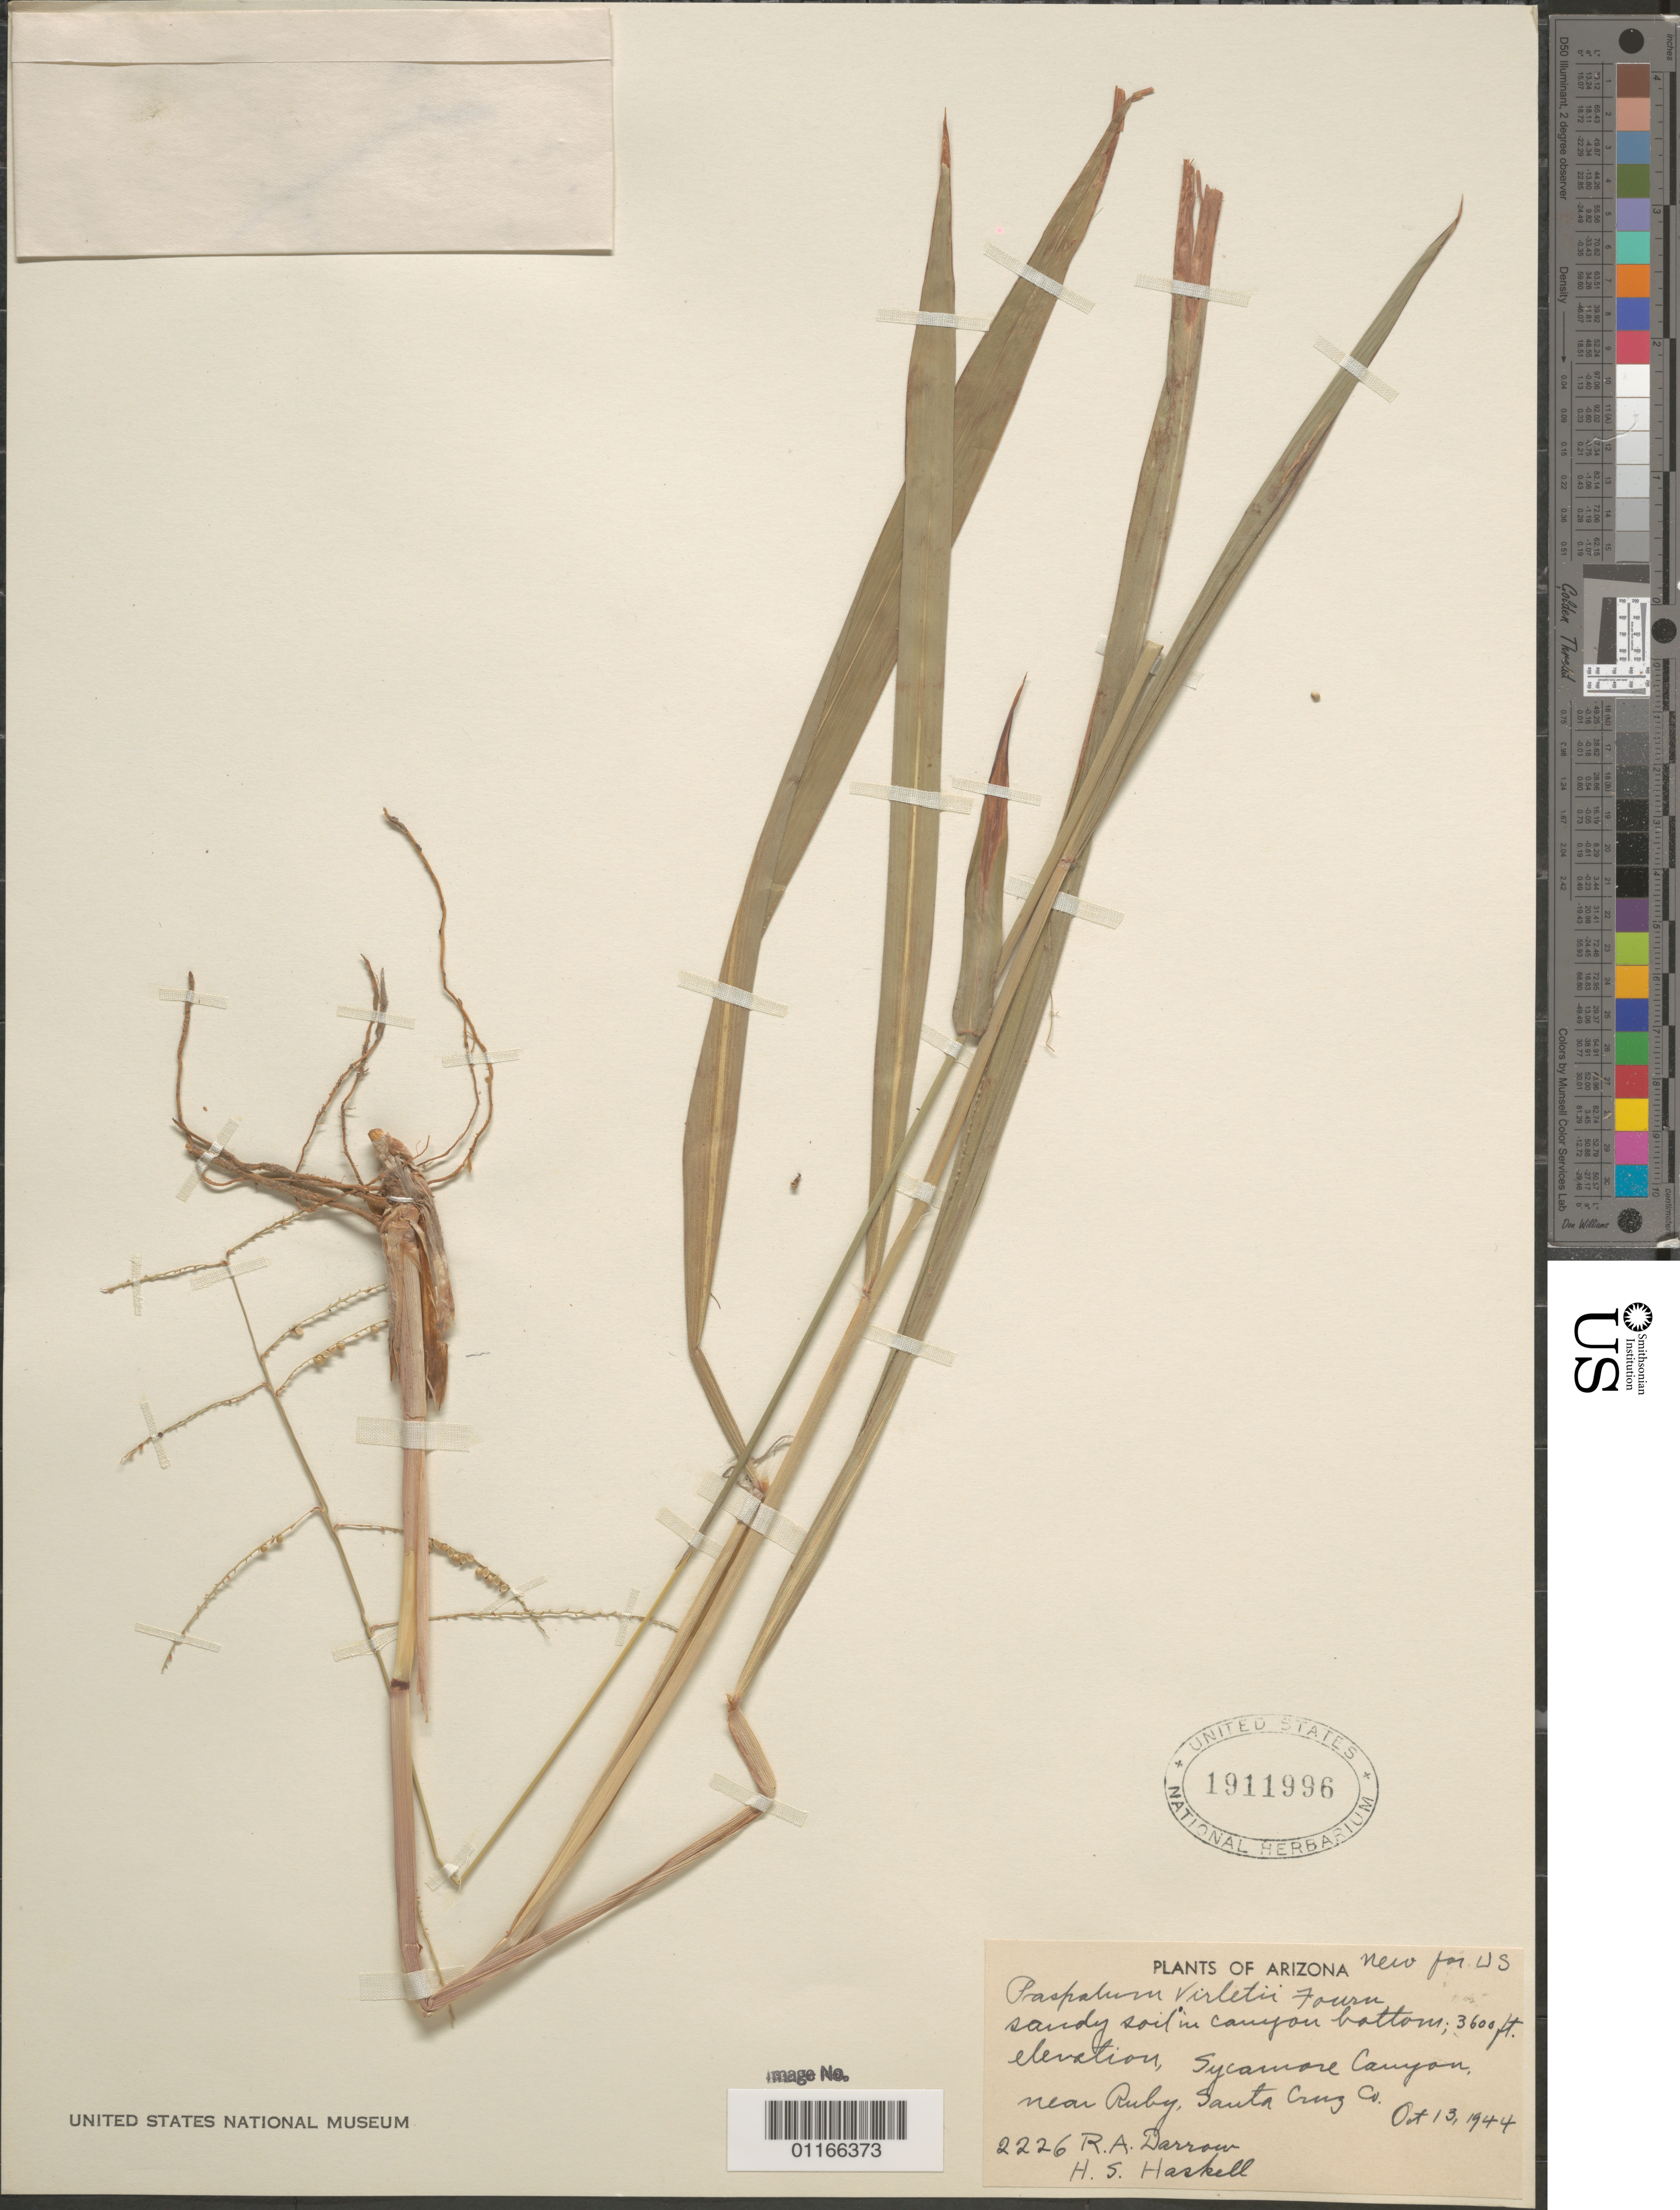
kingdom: Plantae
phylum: Tracheophyta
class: Liliopsida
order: Poales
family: Poaceae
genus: Paspalum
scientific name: Paspalum virletii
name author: E. Fourn.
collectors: R. A. Darrow & H. Haskell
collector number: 2226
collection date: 1944-10-13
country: United States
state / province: Arizona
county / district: Santa Cruz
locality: Sycamore Canyon. near Ruby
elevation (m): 1097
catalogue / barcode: US 1911996